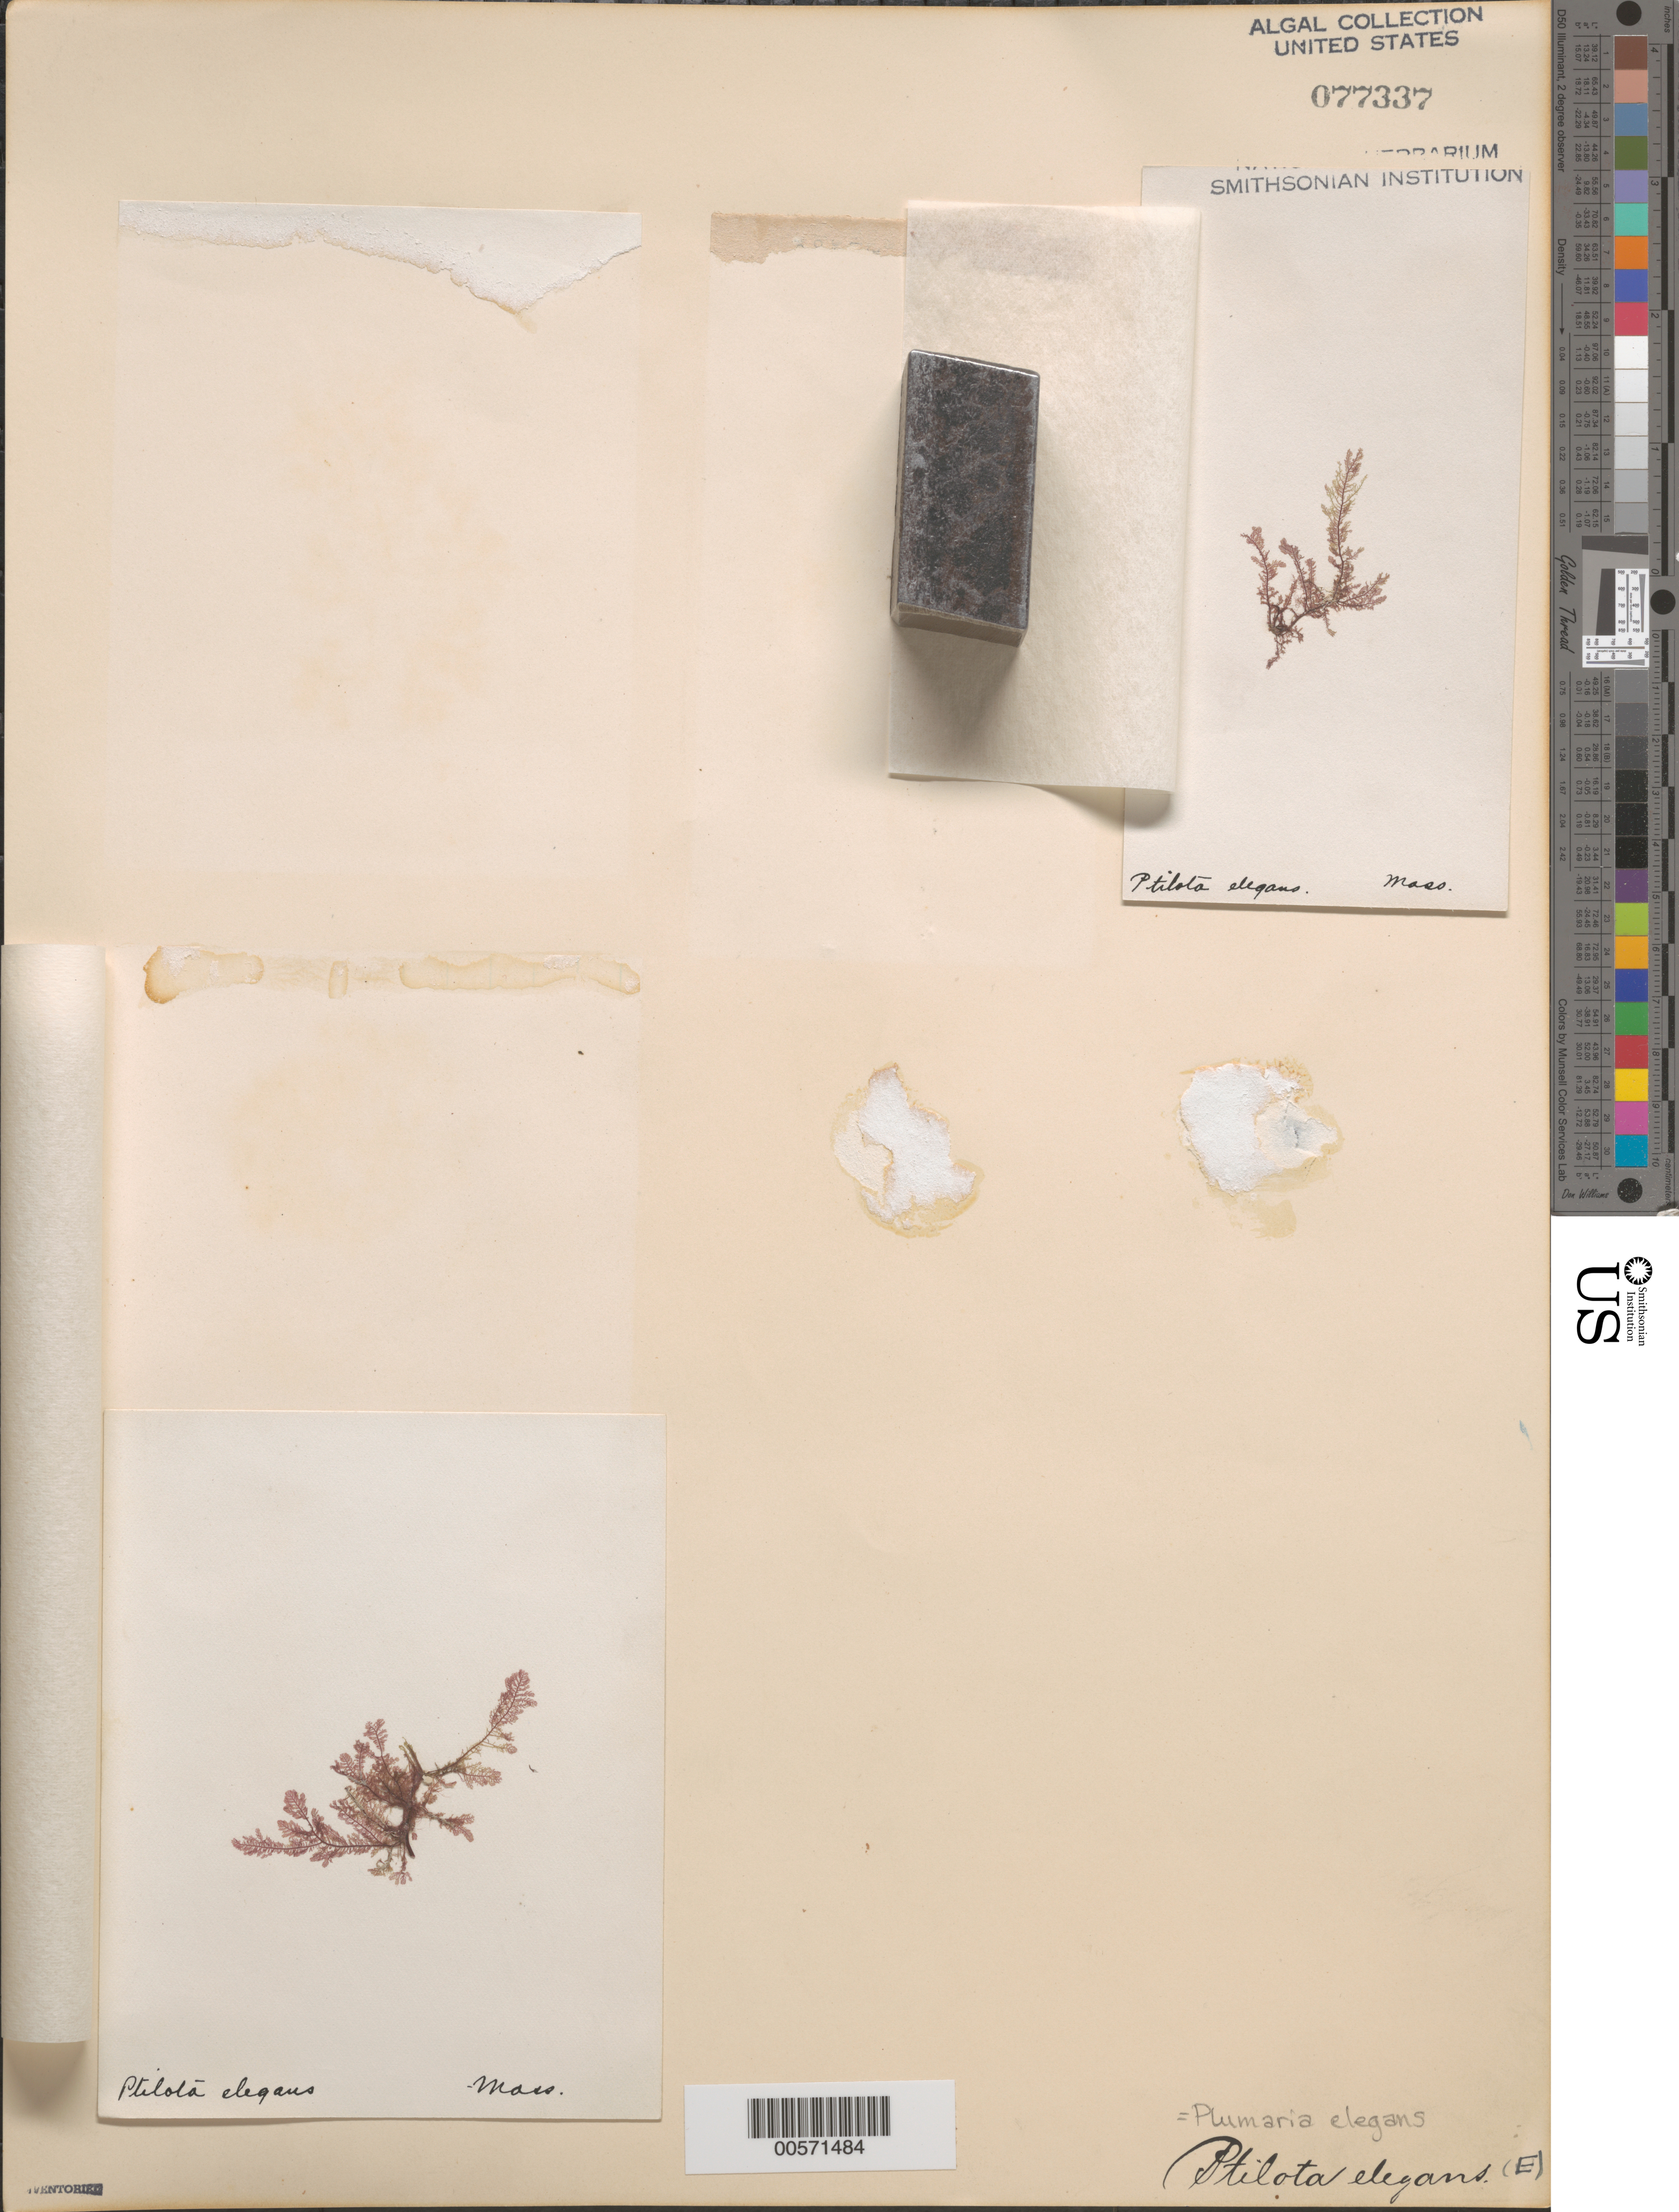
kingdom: Plantae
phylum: Rhodophyta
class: Florideophyceae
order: Ceramiales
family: Wrangeliaceae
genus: Plumaria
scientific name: Plumaria plumosa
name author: (Hudson) Kuntze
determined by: Algae name updating Project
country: United States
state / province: Massachusetts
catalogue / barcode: US 77337